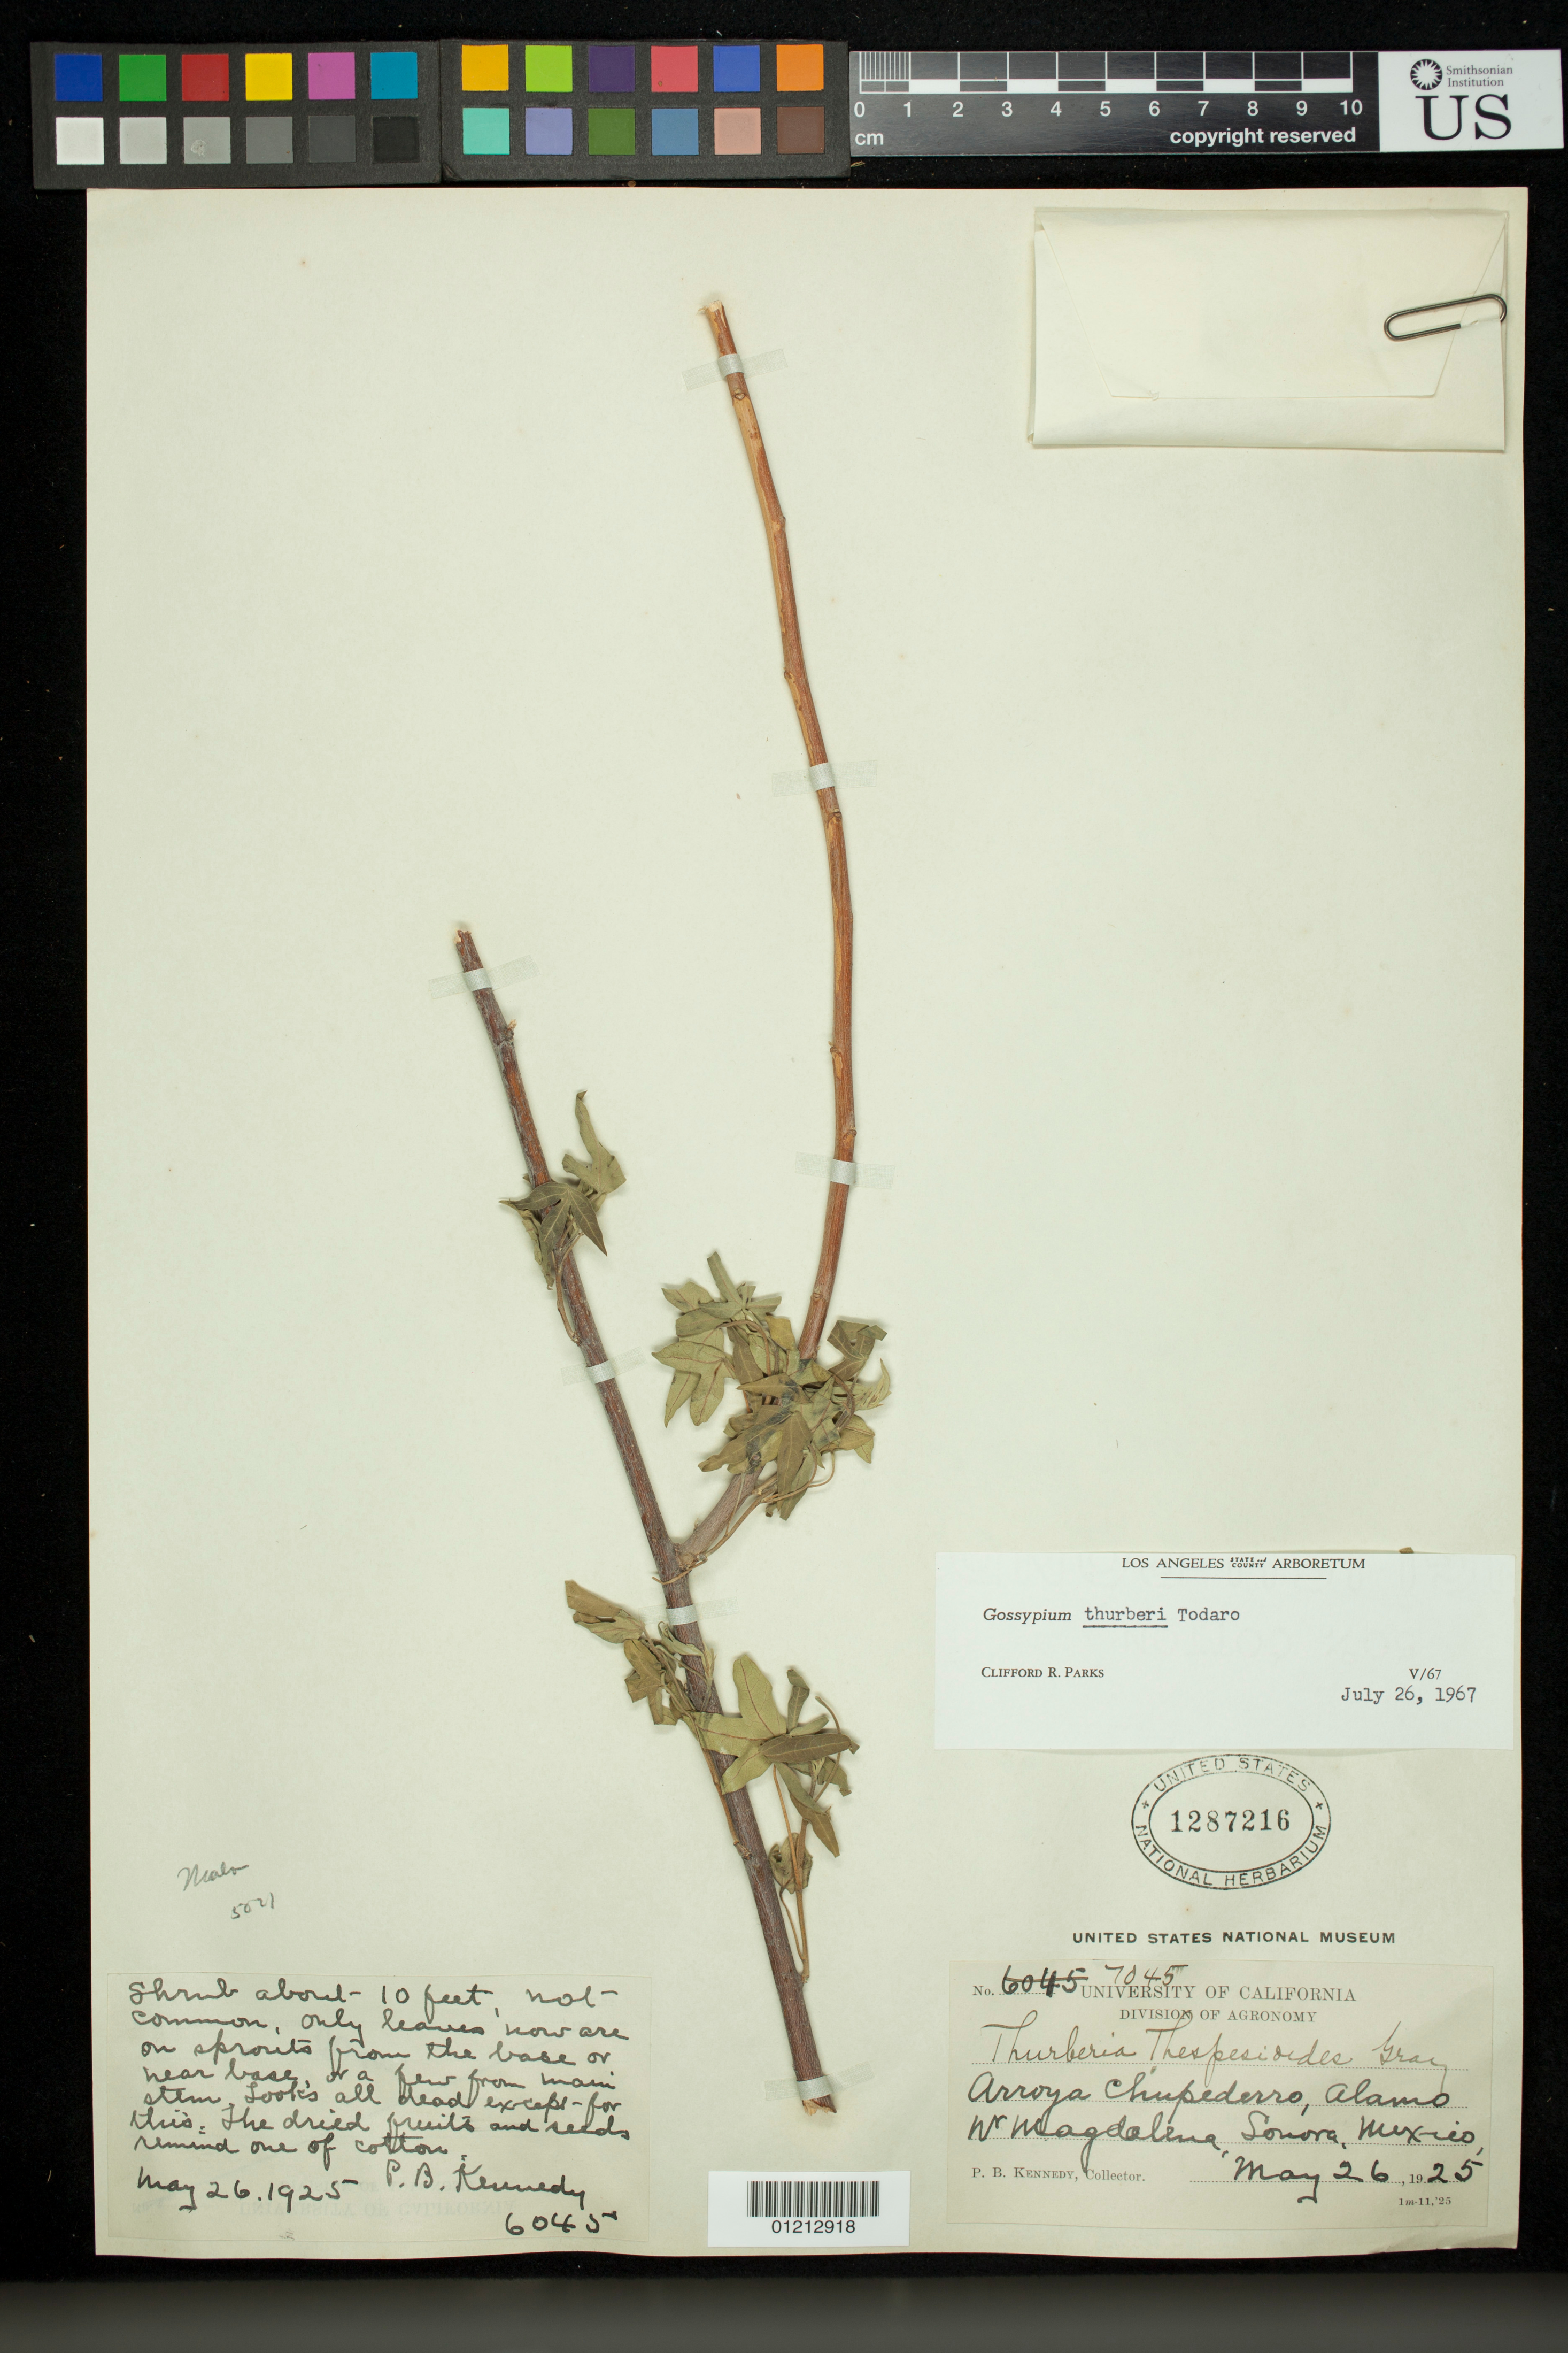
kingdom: Plantae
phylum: Tracheophyta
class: Magnoliopsida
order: Malvales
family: Malvaceae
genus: Gossypium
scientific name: Gossypium thurberi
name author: Tod.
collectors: P. B. Kennedy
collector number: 7045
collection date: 1925-05-26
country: Mexico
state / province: Sonora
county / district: Magdalena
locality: Arroyo Chupederro, Alamo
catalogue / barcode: US 1287216